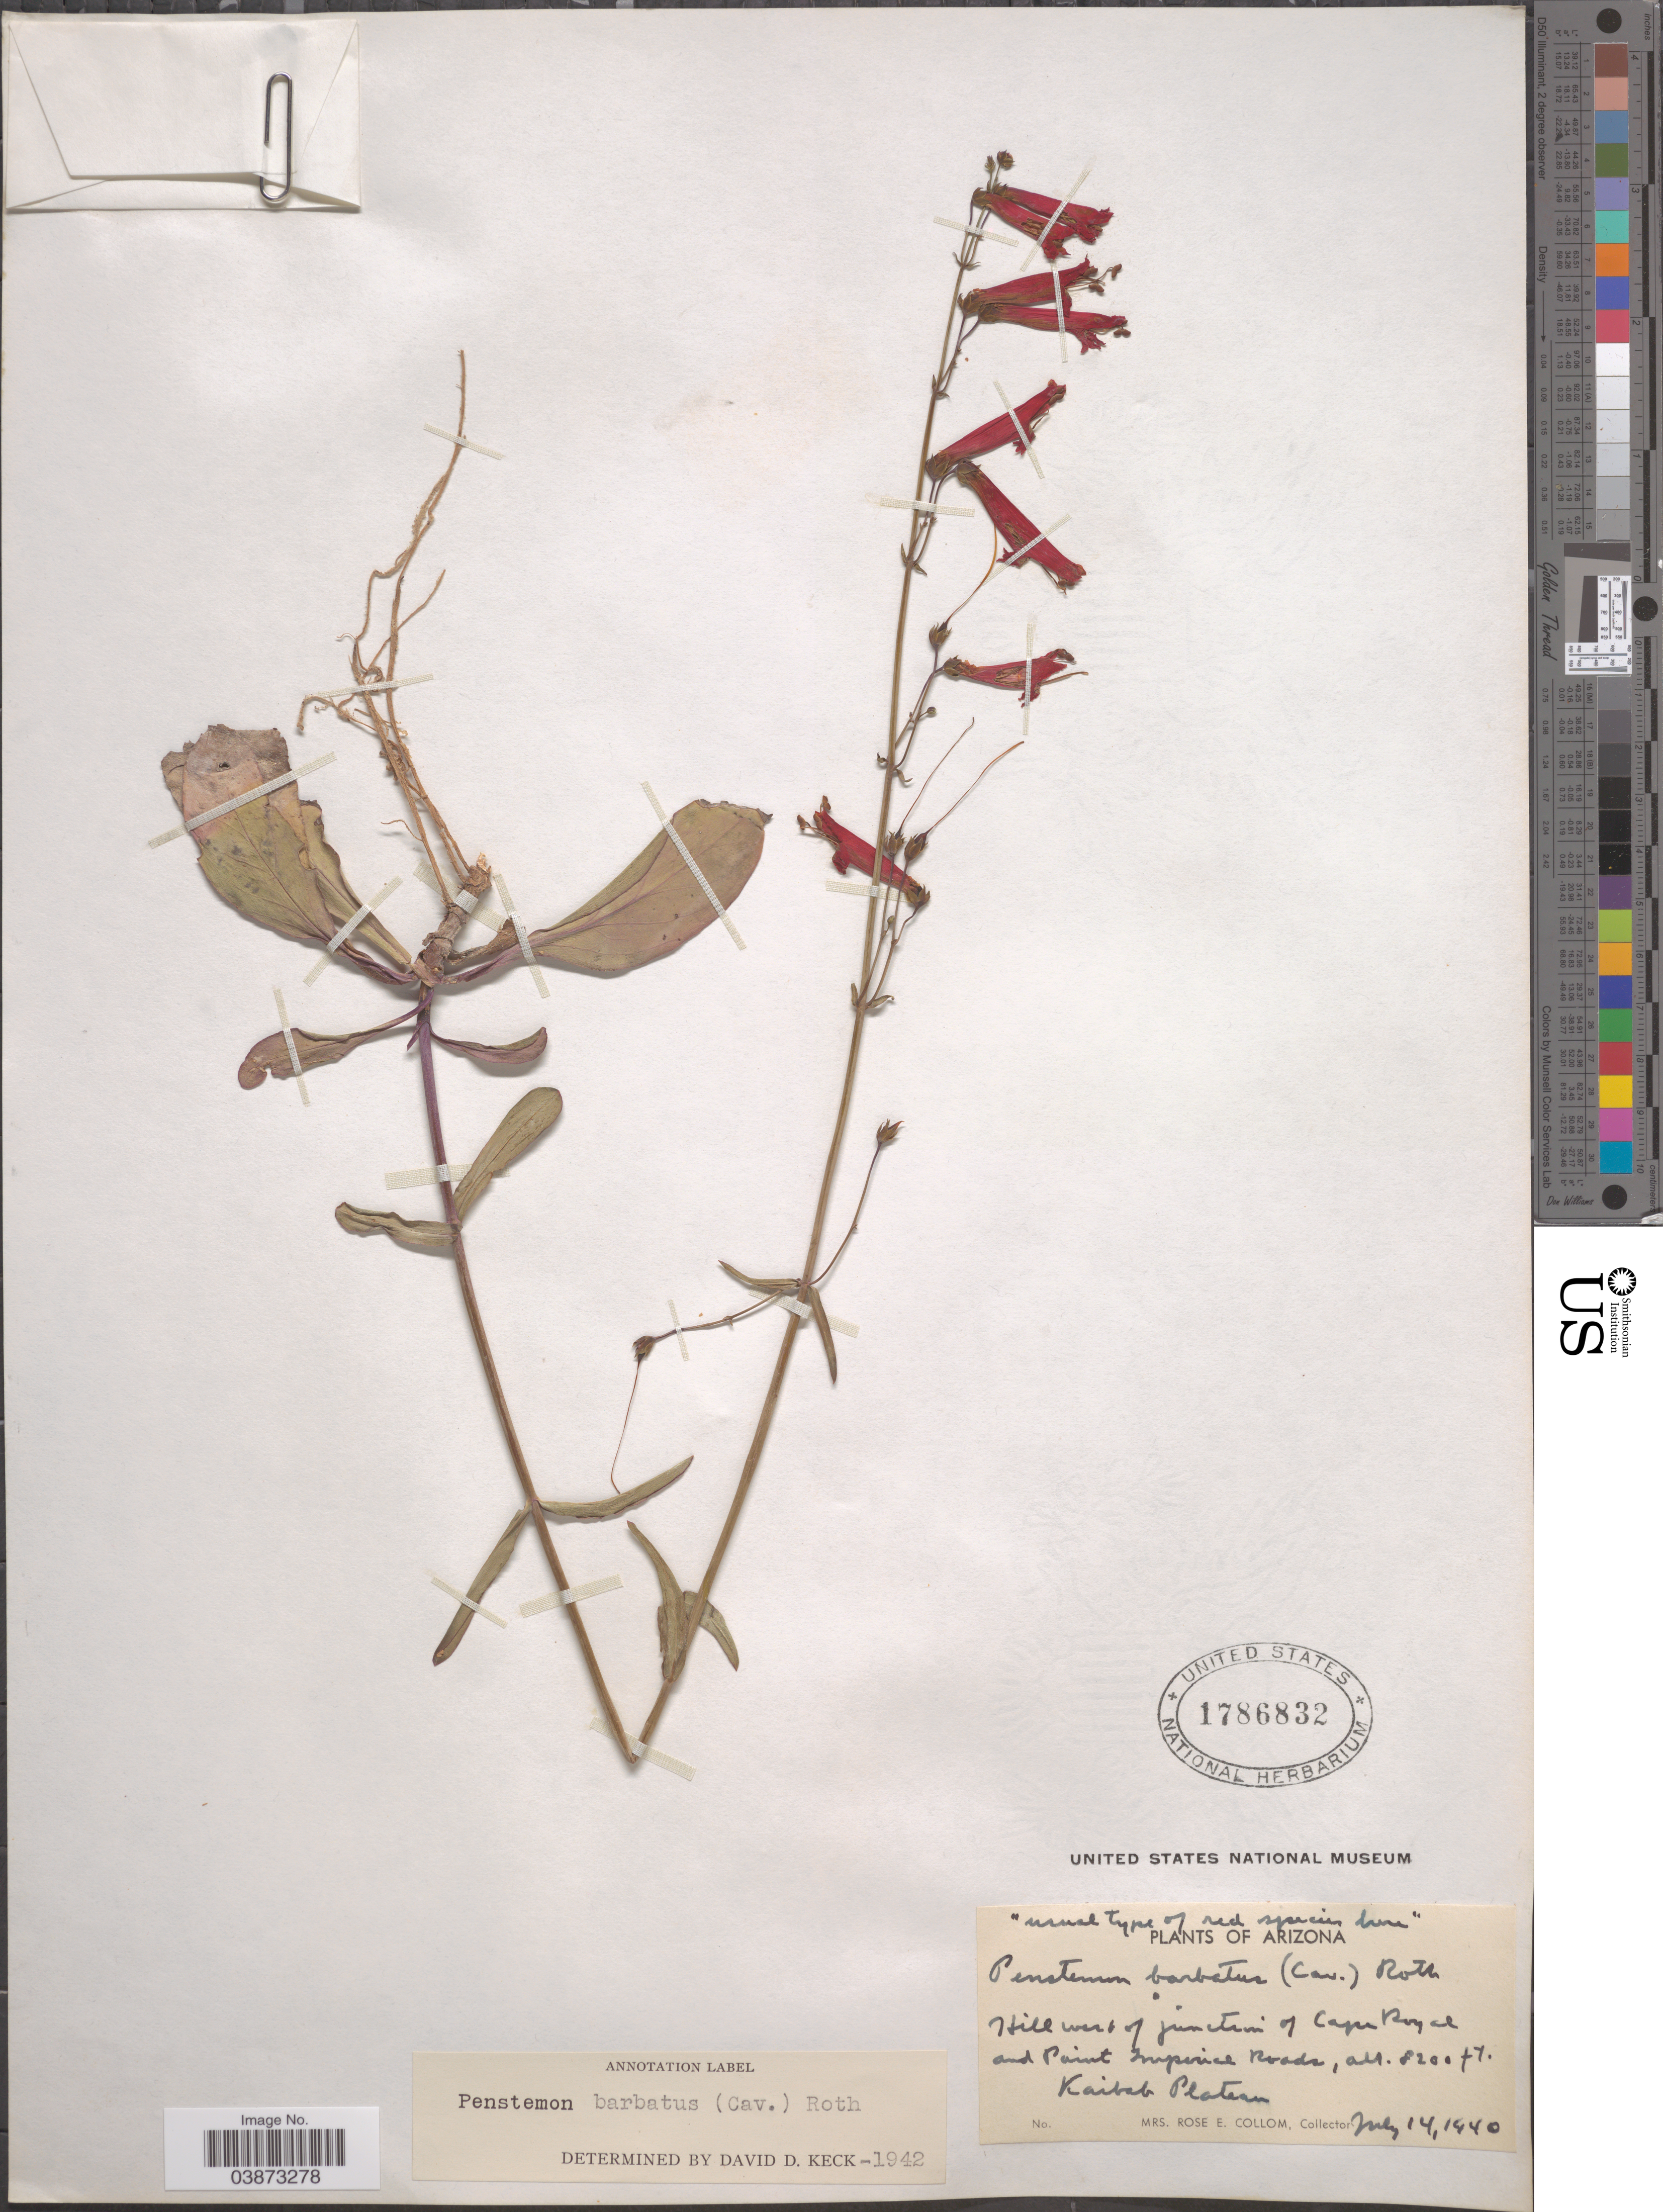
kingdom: Plantae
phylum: Tracheophyta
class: Magnoliopsida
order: Lamiales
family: Plantaginaceae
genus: Penstemon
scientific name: Penstemon barbatus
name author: (Cav.) Roth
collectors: R. E. Collom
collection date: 1940-07-14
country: United States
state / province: Arizona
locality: Hill west of junction of Cape Royal and Point maprice Roads. Kaibab Plateau.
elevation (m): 2499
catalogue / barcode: US 1786832